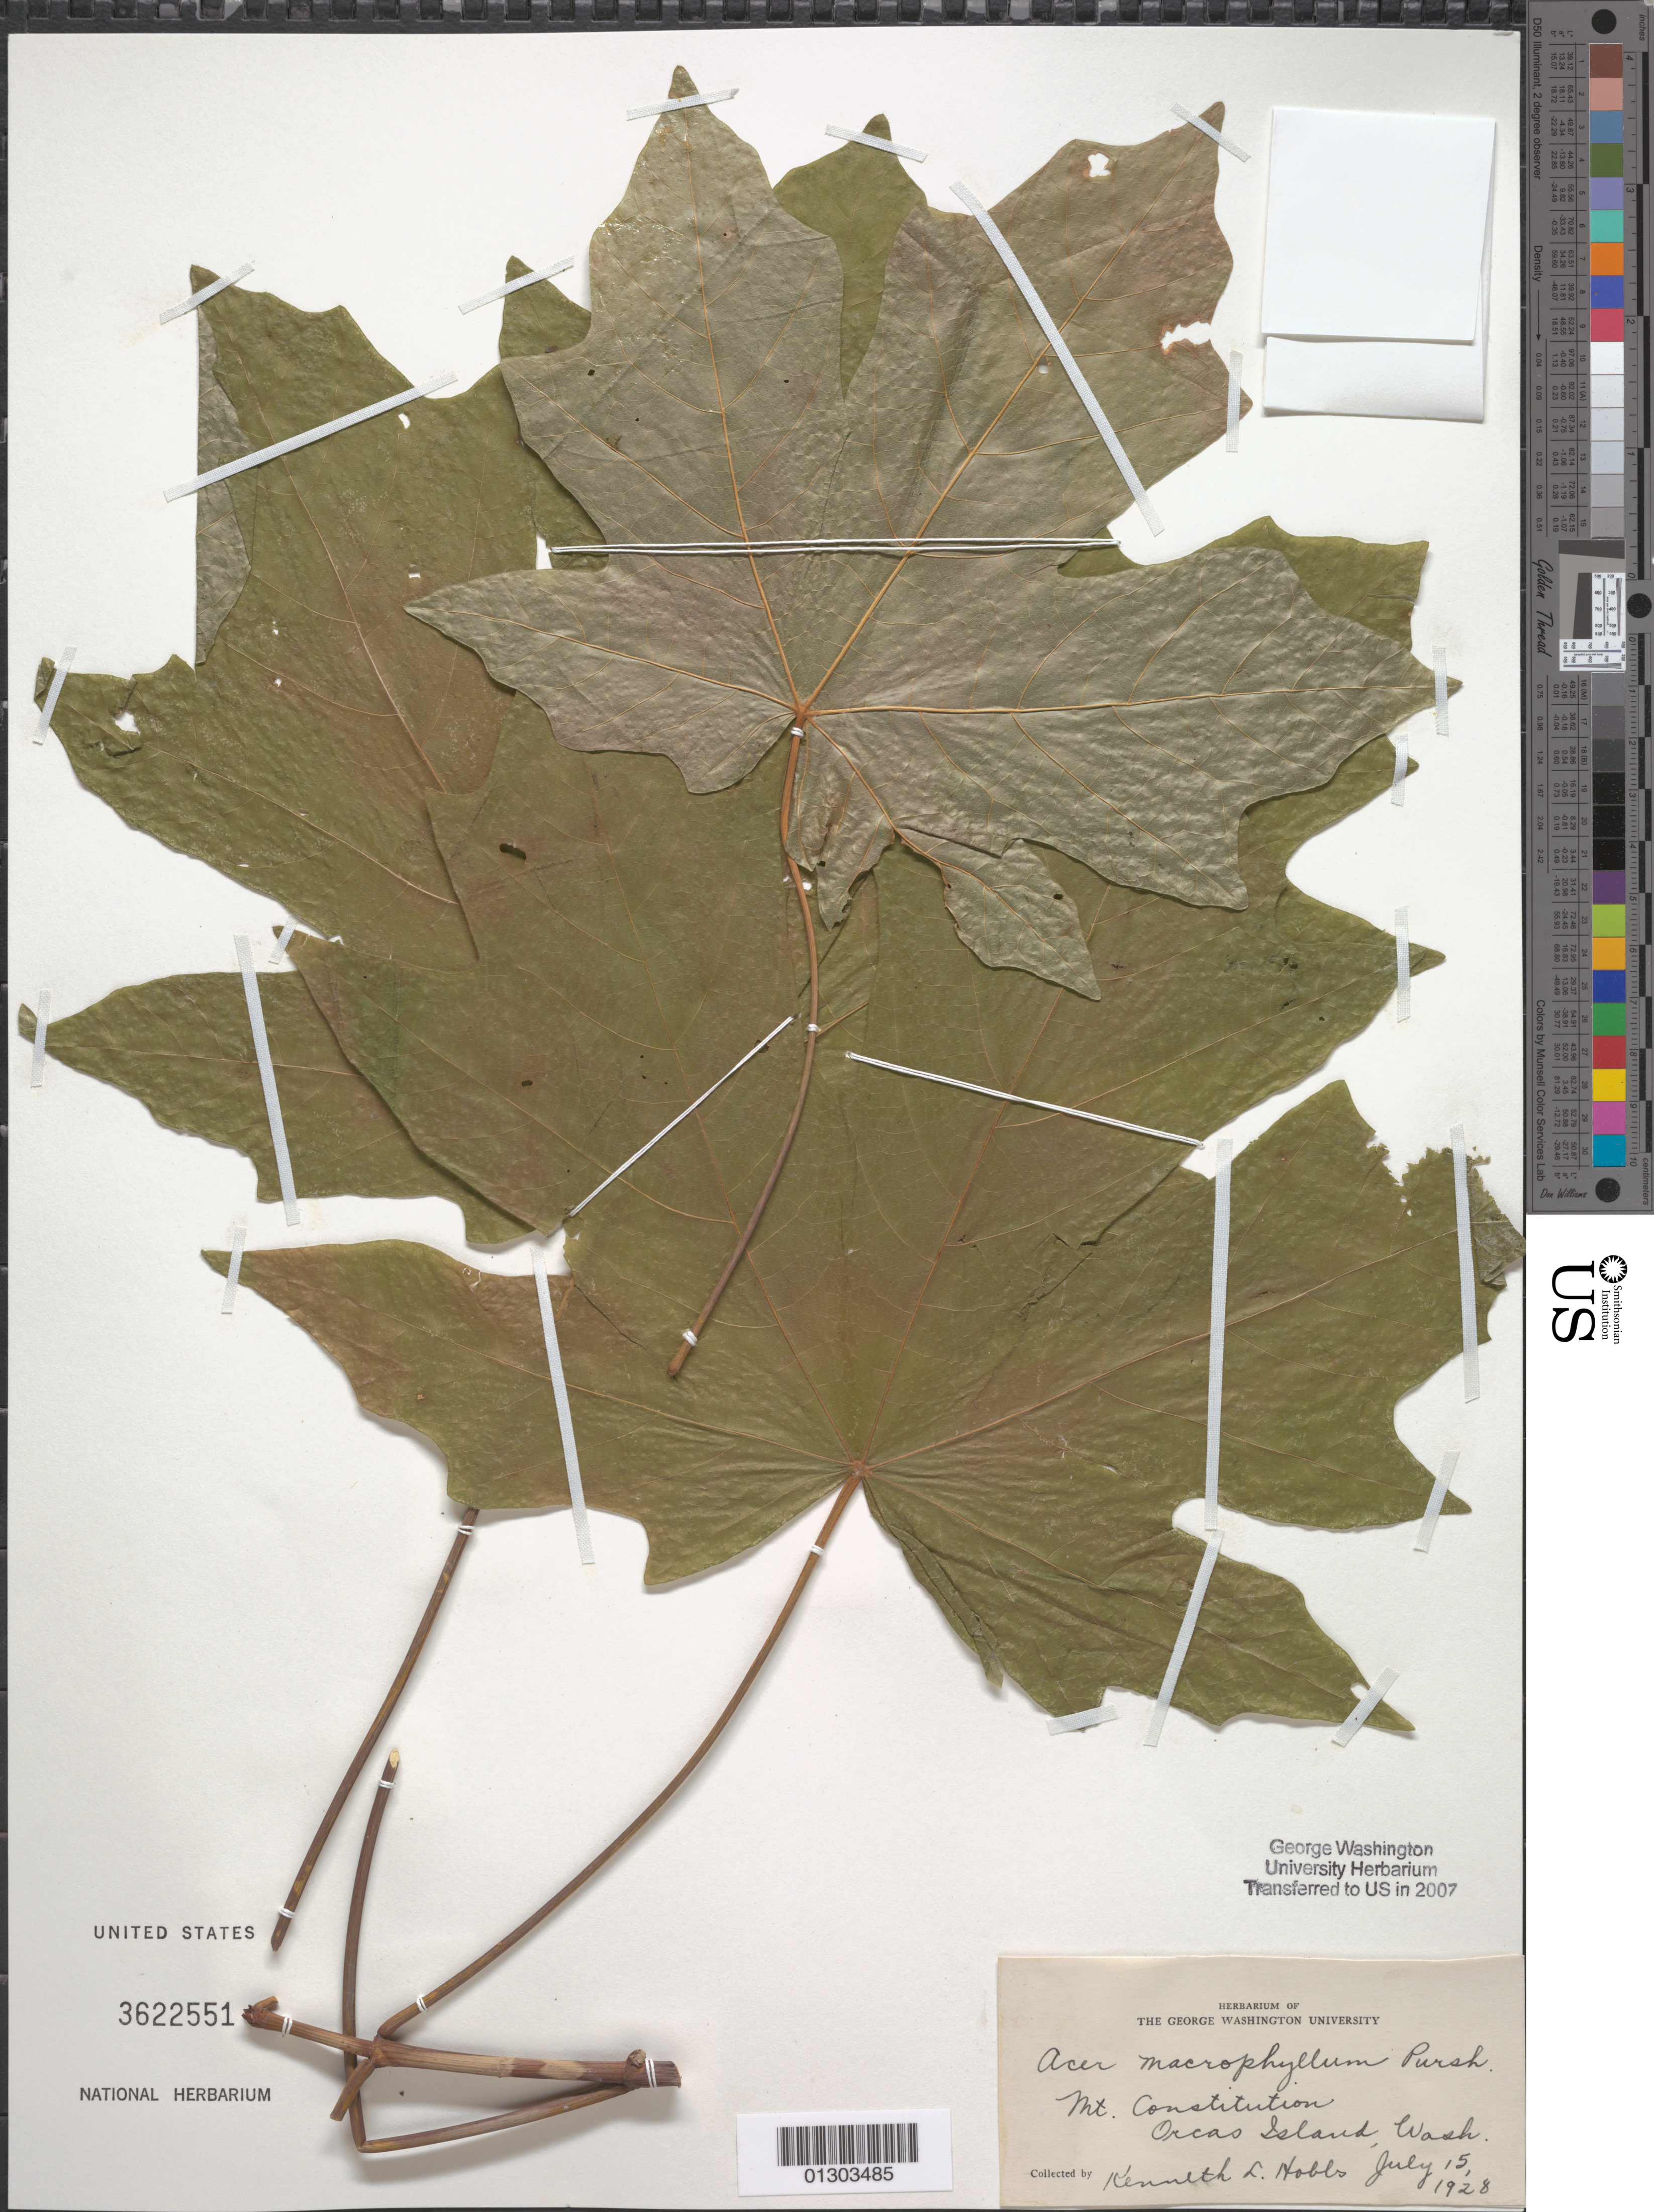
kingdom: Plantae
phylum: Tracheophyta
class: Magnoliopsida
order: Sapindales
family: Sapindaceae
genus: Acer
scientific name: Acer macrophyllum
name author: Pursh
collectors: K. Hobbs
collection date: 1928-07-15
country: United States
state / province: Washington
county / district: San Juan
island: Orcas Island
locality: Mt. Constitution, Orcas Island.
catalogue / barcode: US 3622551